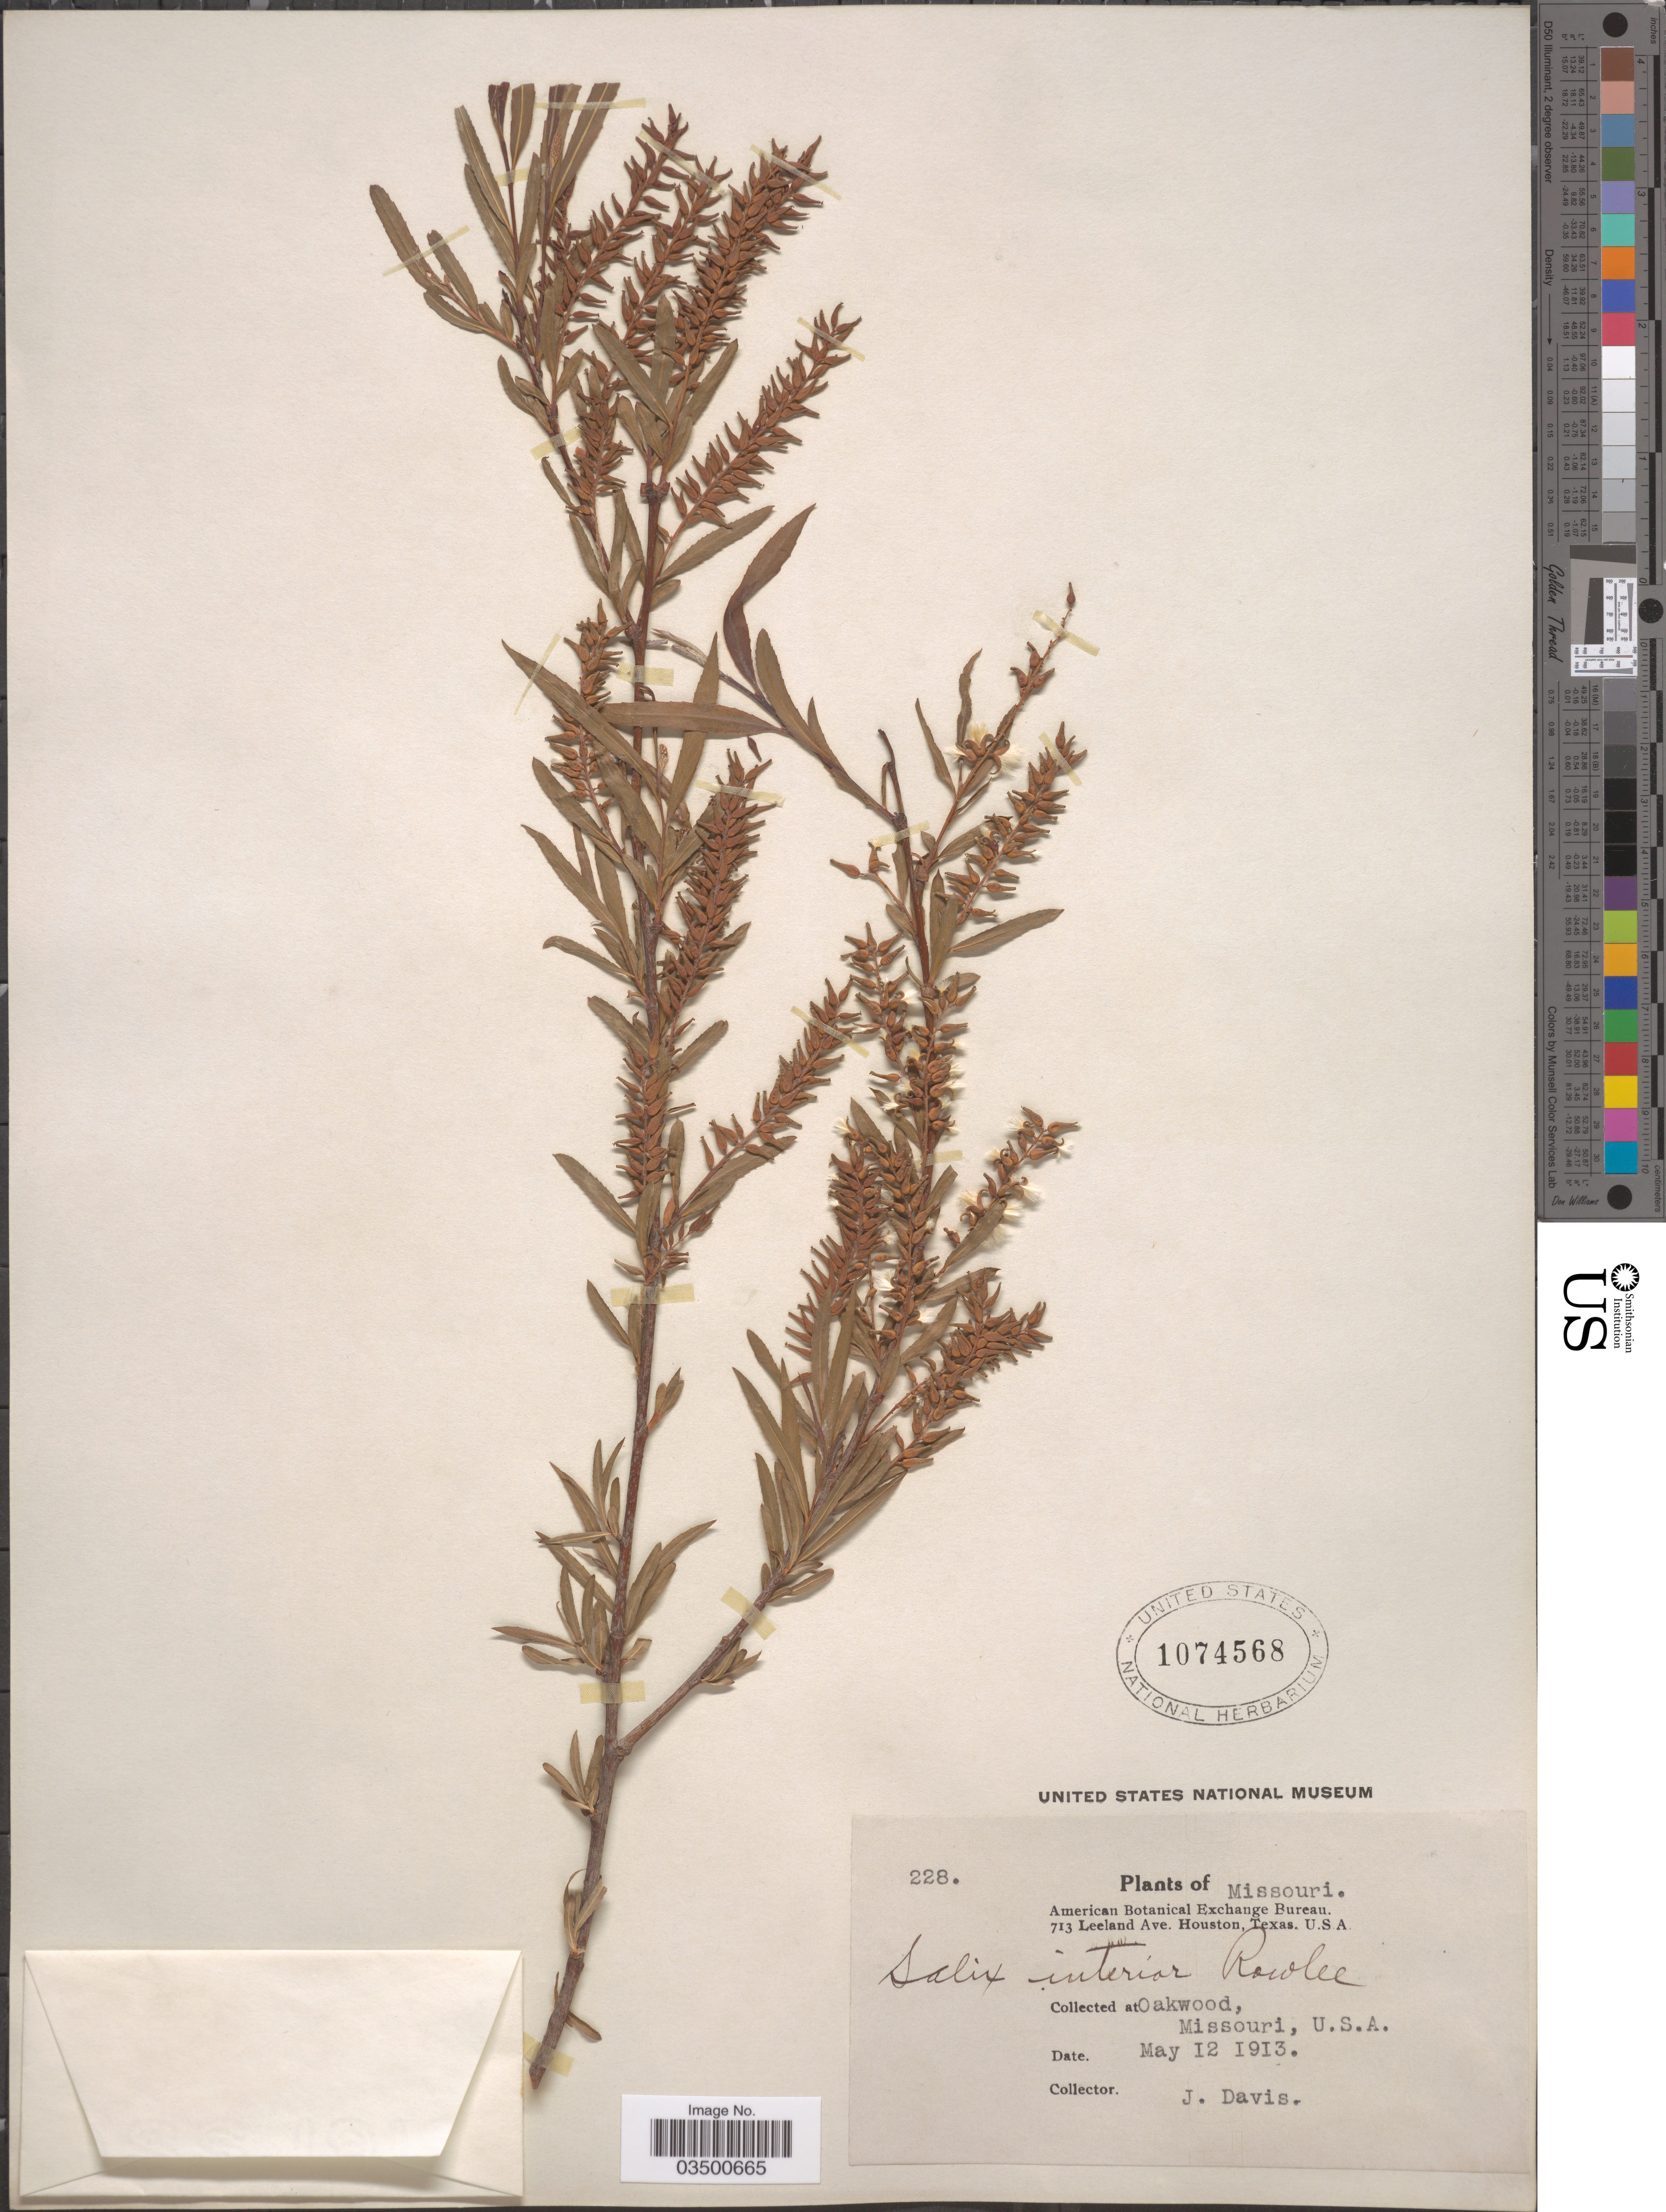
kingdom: Plantae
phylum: Tracheophyta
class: Magnoliopsida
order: Malpighiales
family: Salicaceae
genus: Salix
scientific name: Salix interior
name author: Rowlee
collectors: J. Davis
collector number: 228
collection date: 1913-05-12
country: United States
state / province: Missouri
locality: Oakwood.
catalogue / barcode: US 1074568